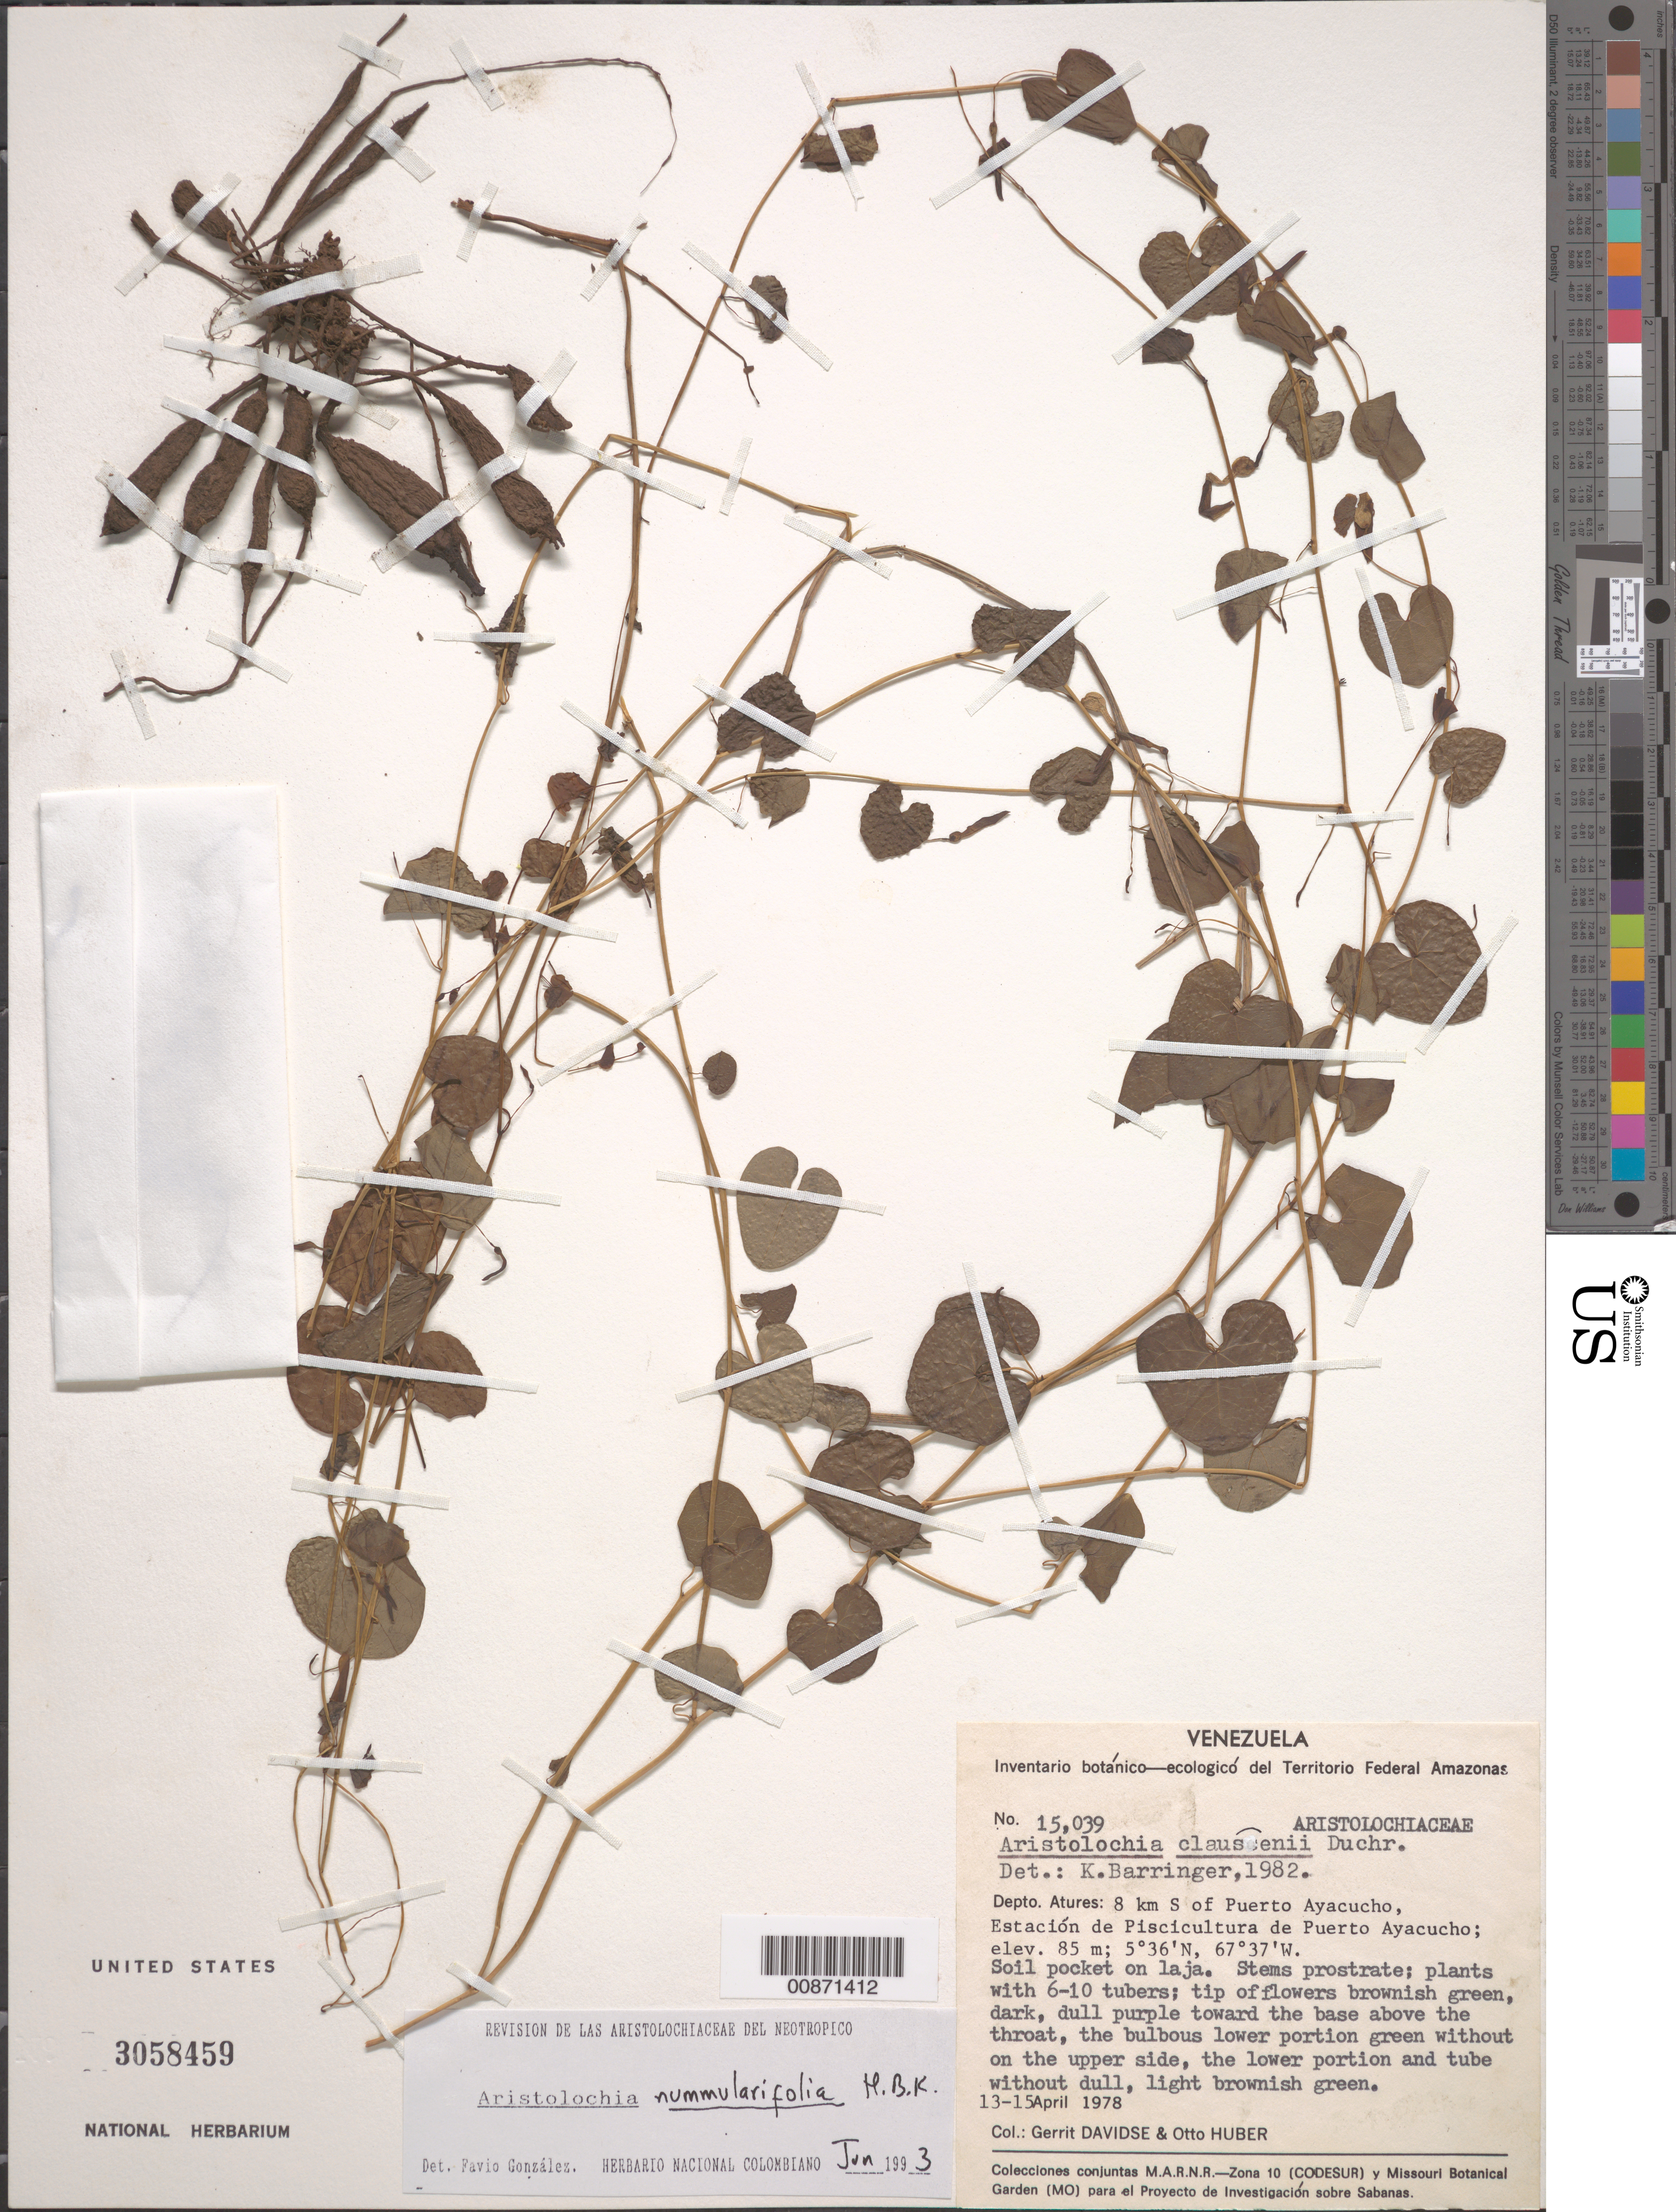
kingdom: Plantae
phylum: Tracheophyta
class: Magnoliopsida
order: Piperales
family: Aristolochiaceae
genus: Aristolochia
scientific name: Aristolochia nummularifolia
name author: Kunth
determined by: González, F.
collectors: G. Davidse & O. Huber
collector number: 15039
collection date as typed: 13-Apr-78 to 15-Apr-78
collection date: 1978-04-13/1978-04-15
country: Venezuela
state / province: Amazonas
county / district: Atures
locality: Puerto Ayacucho, 8 km S of, Estación de Piscicultura de Puerto Ayacucho, Río Orinoco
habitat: Soil pocket on laja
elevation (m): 85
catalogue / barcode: US 3058459